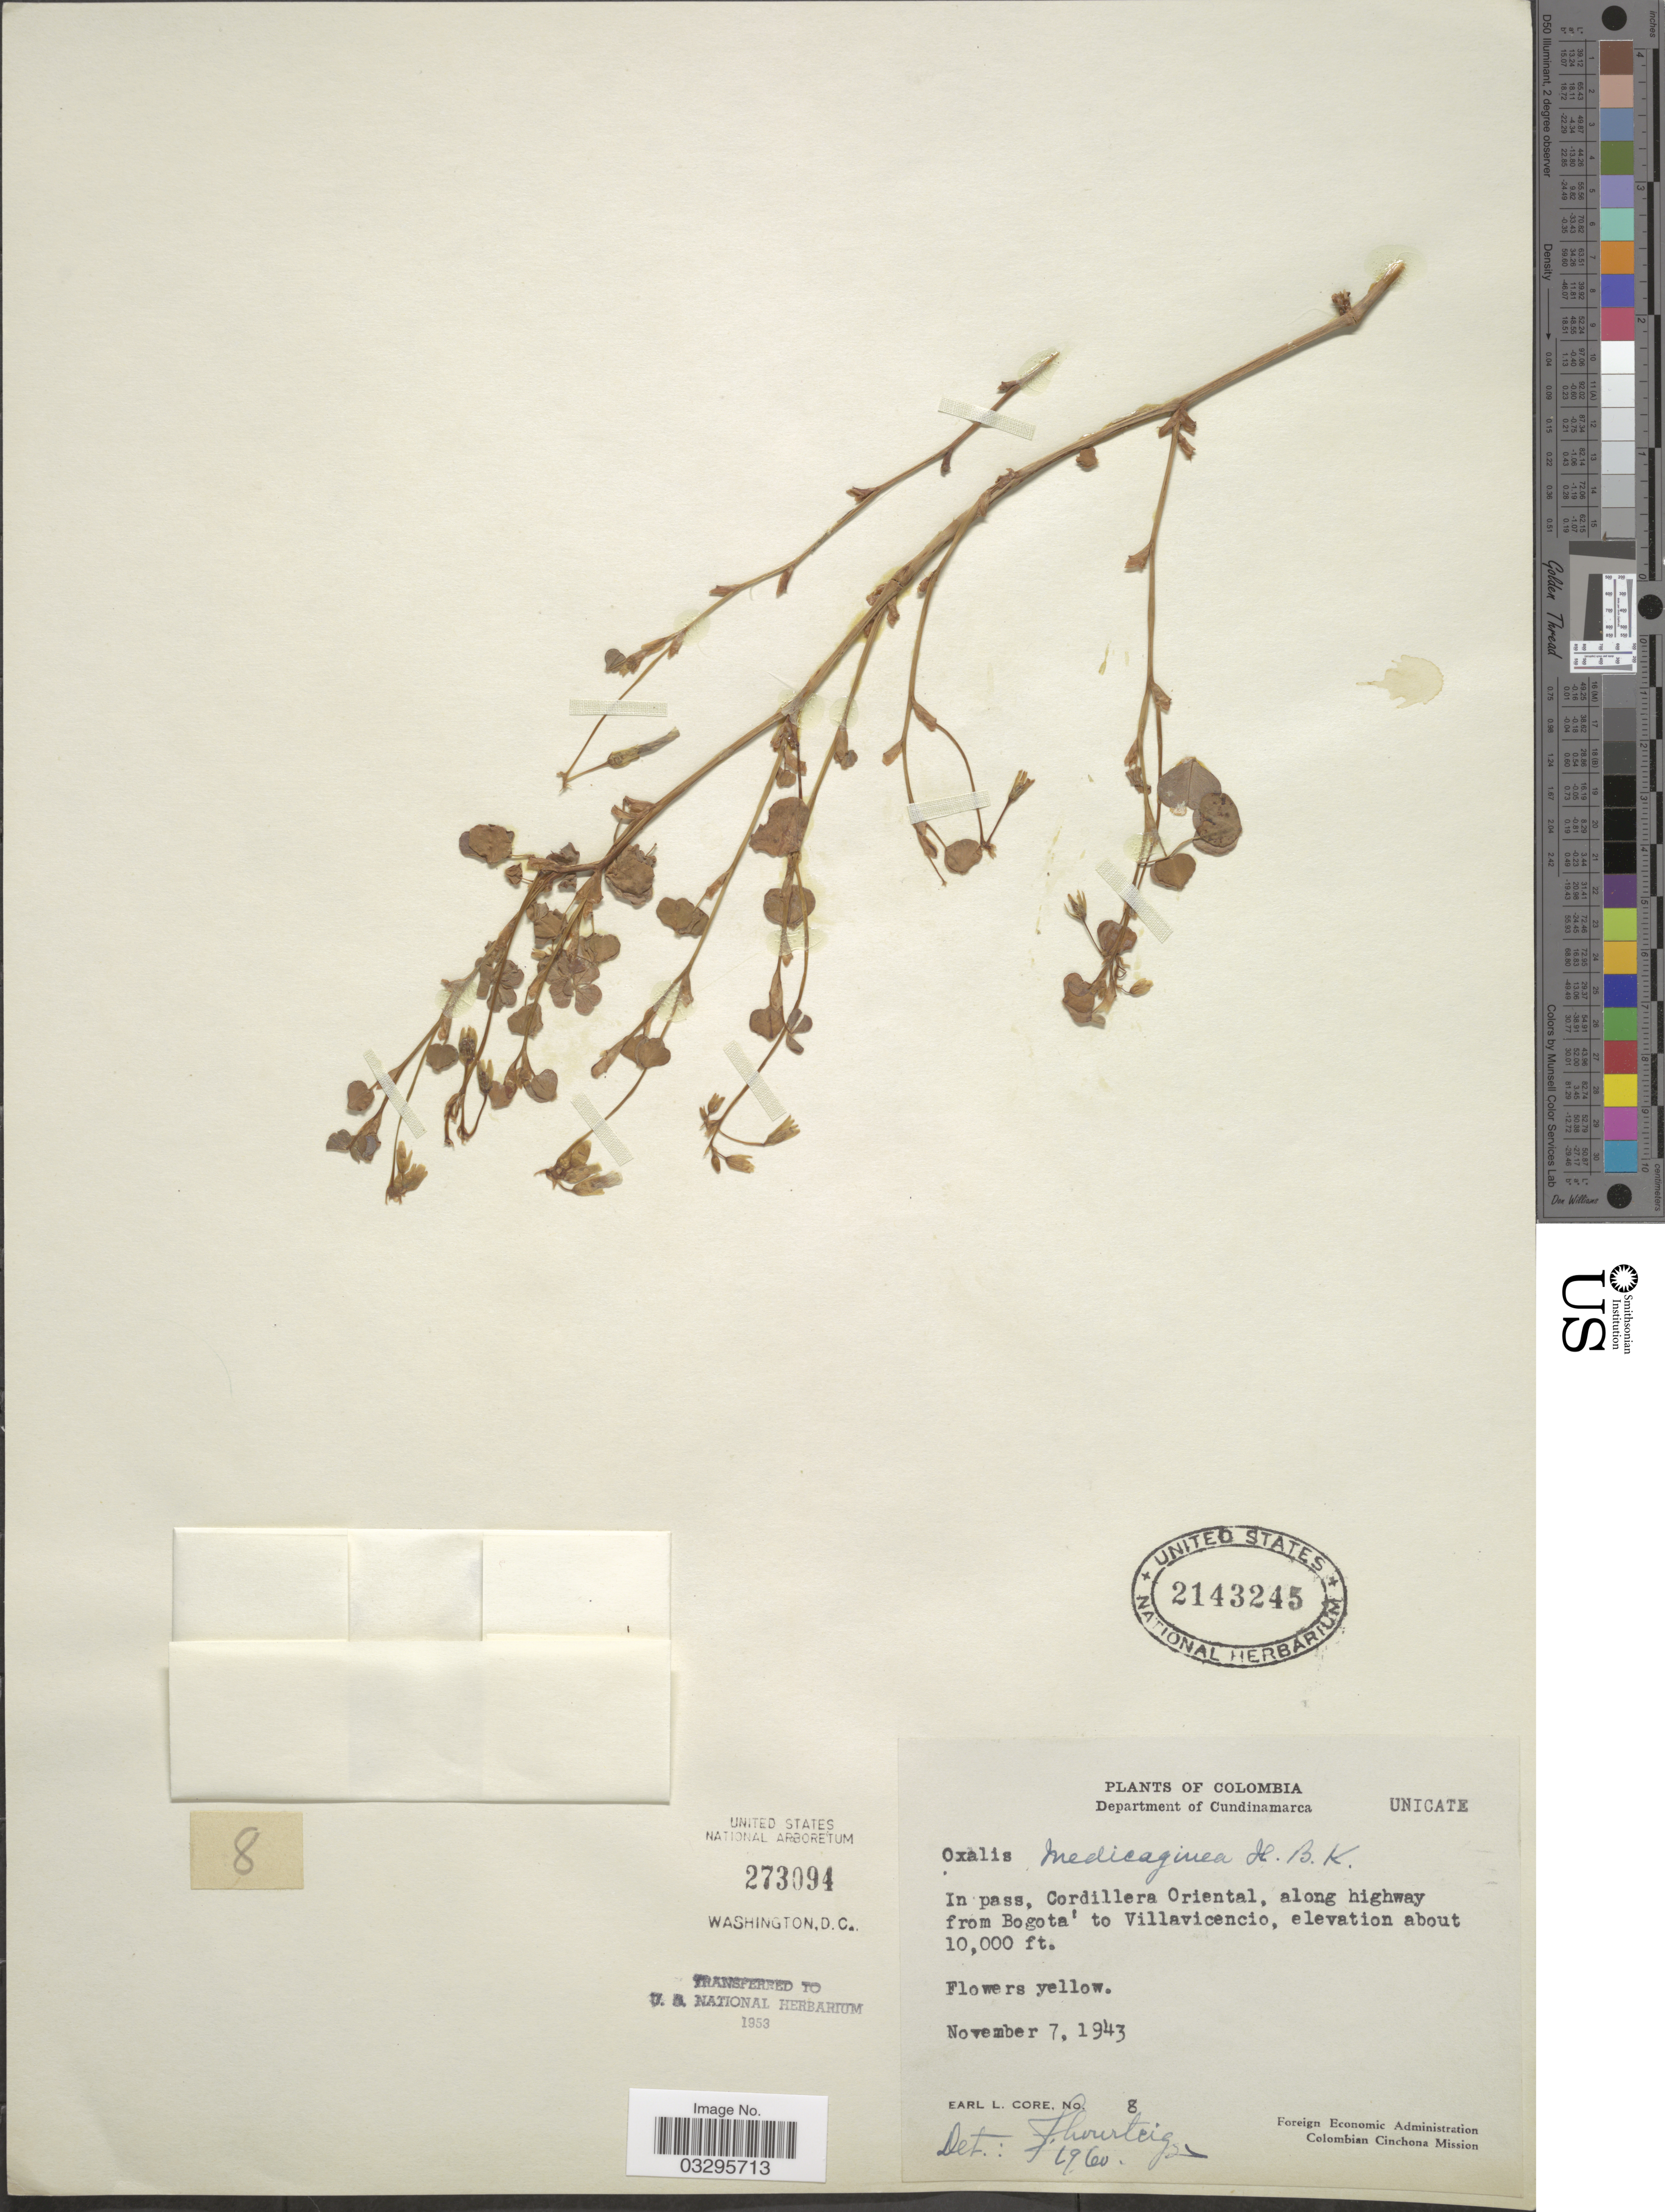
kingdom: Plantae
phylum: Tracheophyta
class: Magnoliopsida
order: Oxalidales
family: Oxalidaceae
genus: Oxalis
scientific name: Oxalis medicaginea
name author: Kunth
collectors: E. L. Core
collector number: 8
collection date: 1943-11-07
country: Colombia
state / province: Cundinamarca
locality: Department of Cundinamarca, In pass, Cordillera Oriental, along highway from Bogota' to Villavicencio.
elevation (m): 3048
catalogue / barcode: US 2143245